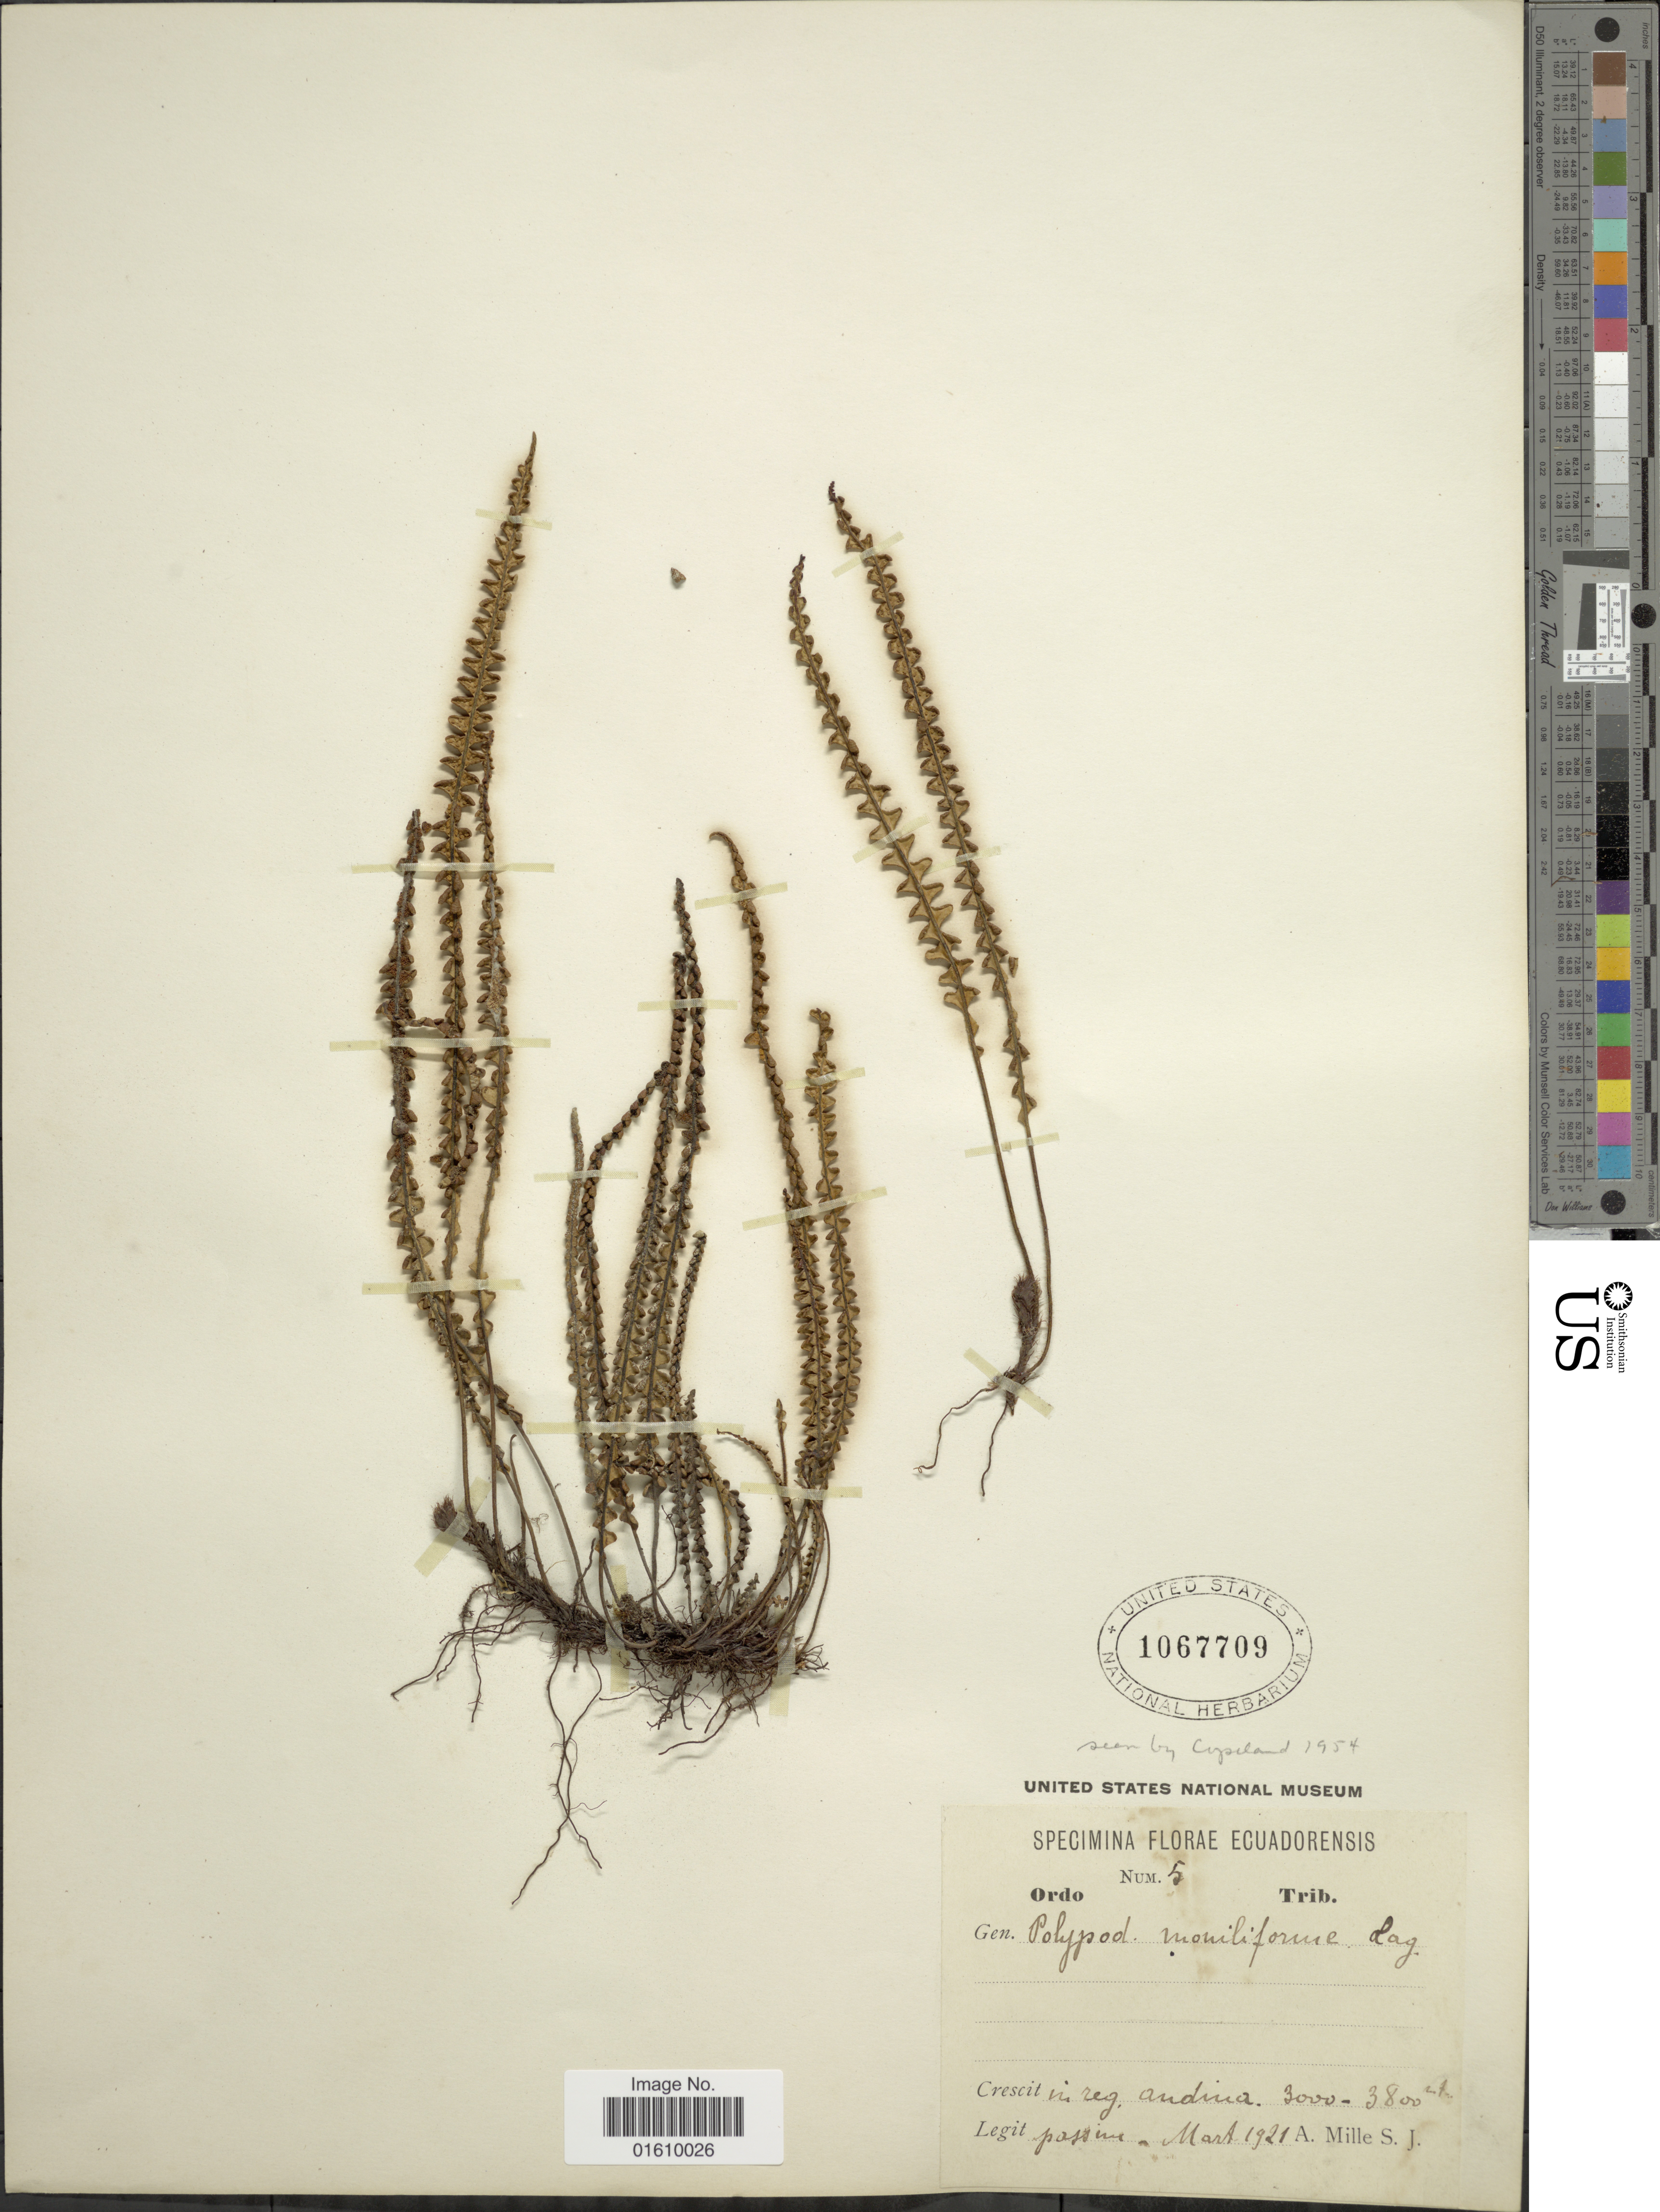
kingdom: Plantae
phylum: Tracheophyta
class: Polypodiopsida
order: Polypodiales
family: Polypodiaceae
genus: Melpomene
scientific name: Melpomene moniliformis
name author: (Lag. ex Sw.) A.R. Sm. & R.C. Moran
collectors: A. Mille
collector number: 5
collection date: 1921-03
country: Ecuador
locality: In reg. andina.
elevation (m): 3000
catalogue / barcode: US 1067709